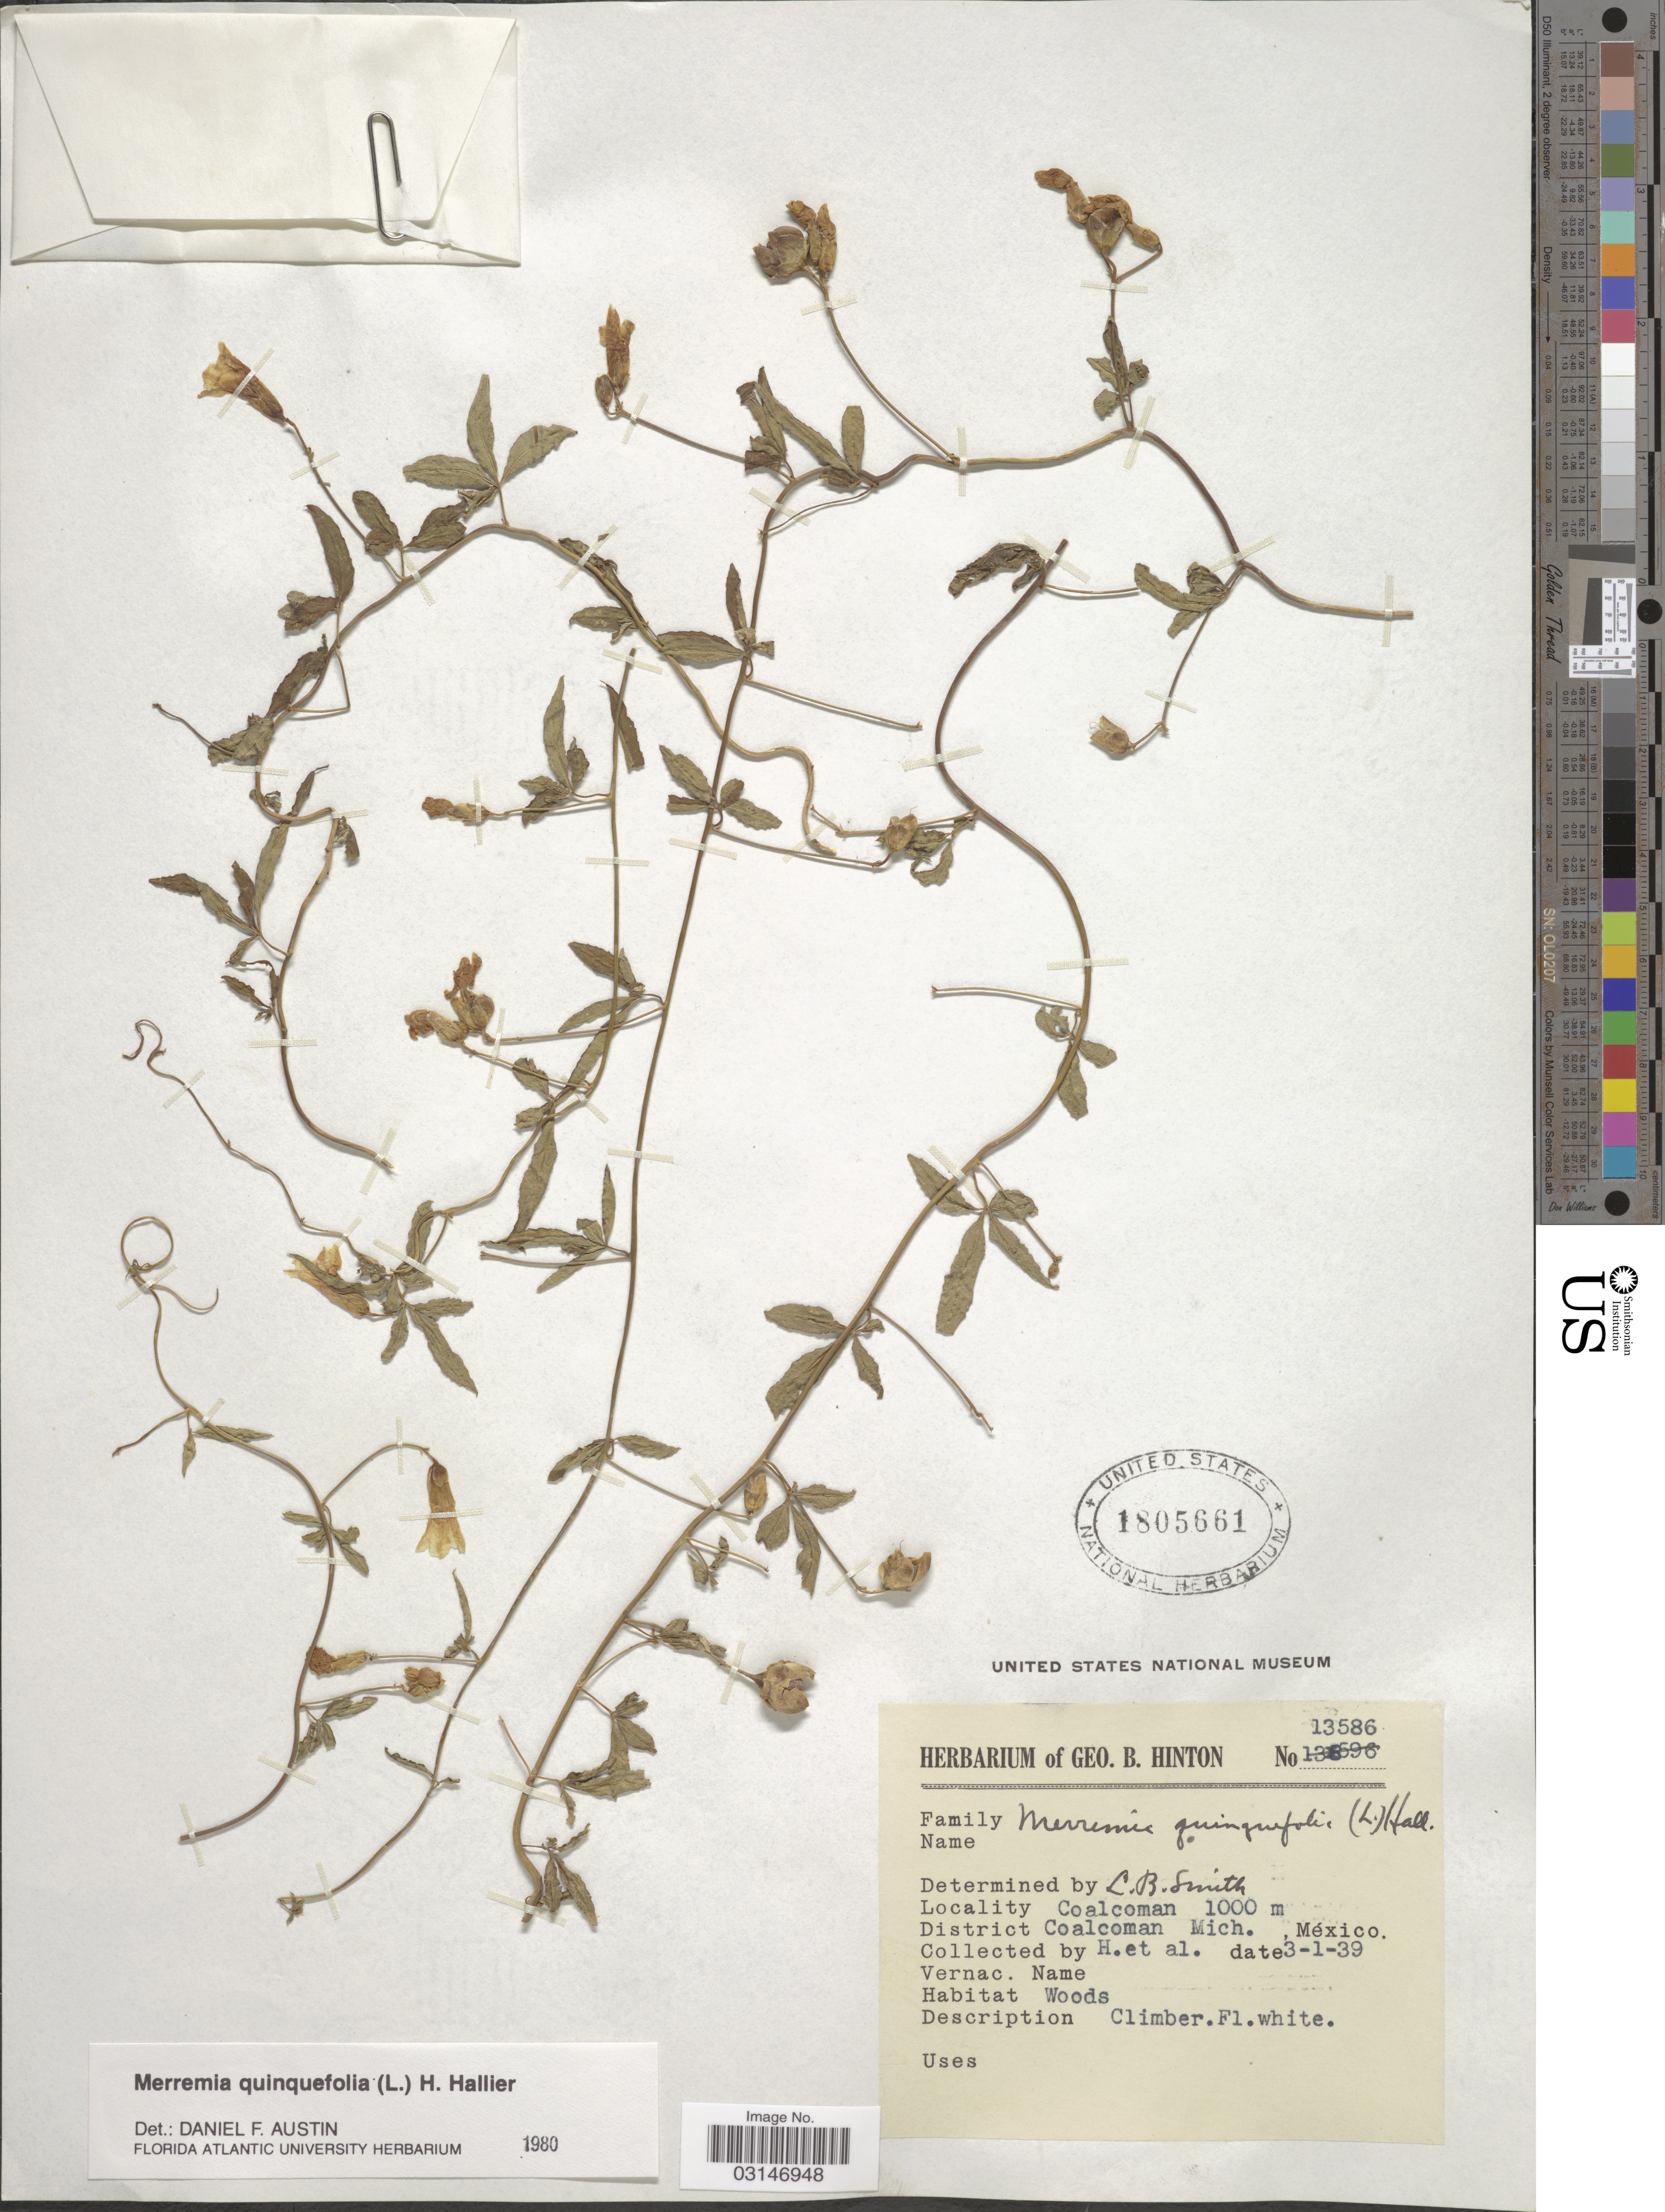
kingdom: Plantae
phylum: Tracheophyta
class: Magnoliopsida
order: Solanales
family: Convolvulaceae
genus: Distimake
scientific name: Distimake quinquefolius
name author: (L.) A. R. Simões & Staples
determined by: Strong, Mark T., (BOT), Smithsonian Institution - National Museum of Natural History (UNITED STATES)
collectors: G. B. Hinton & et al.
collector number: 13586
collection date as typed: Transcribed d/m/y: 3/1/39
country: Mexico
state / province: Michoacán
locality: Coalcoman, District Coalcoman.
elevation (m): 1000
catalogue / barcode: US 1805661